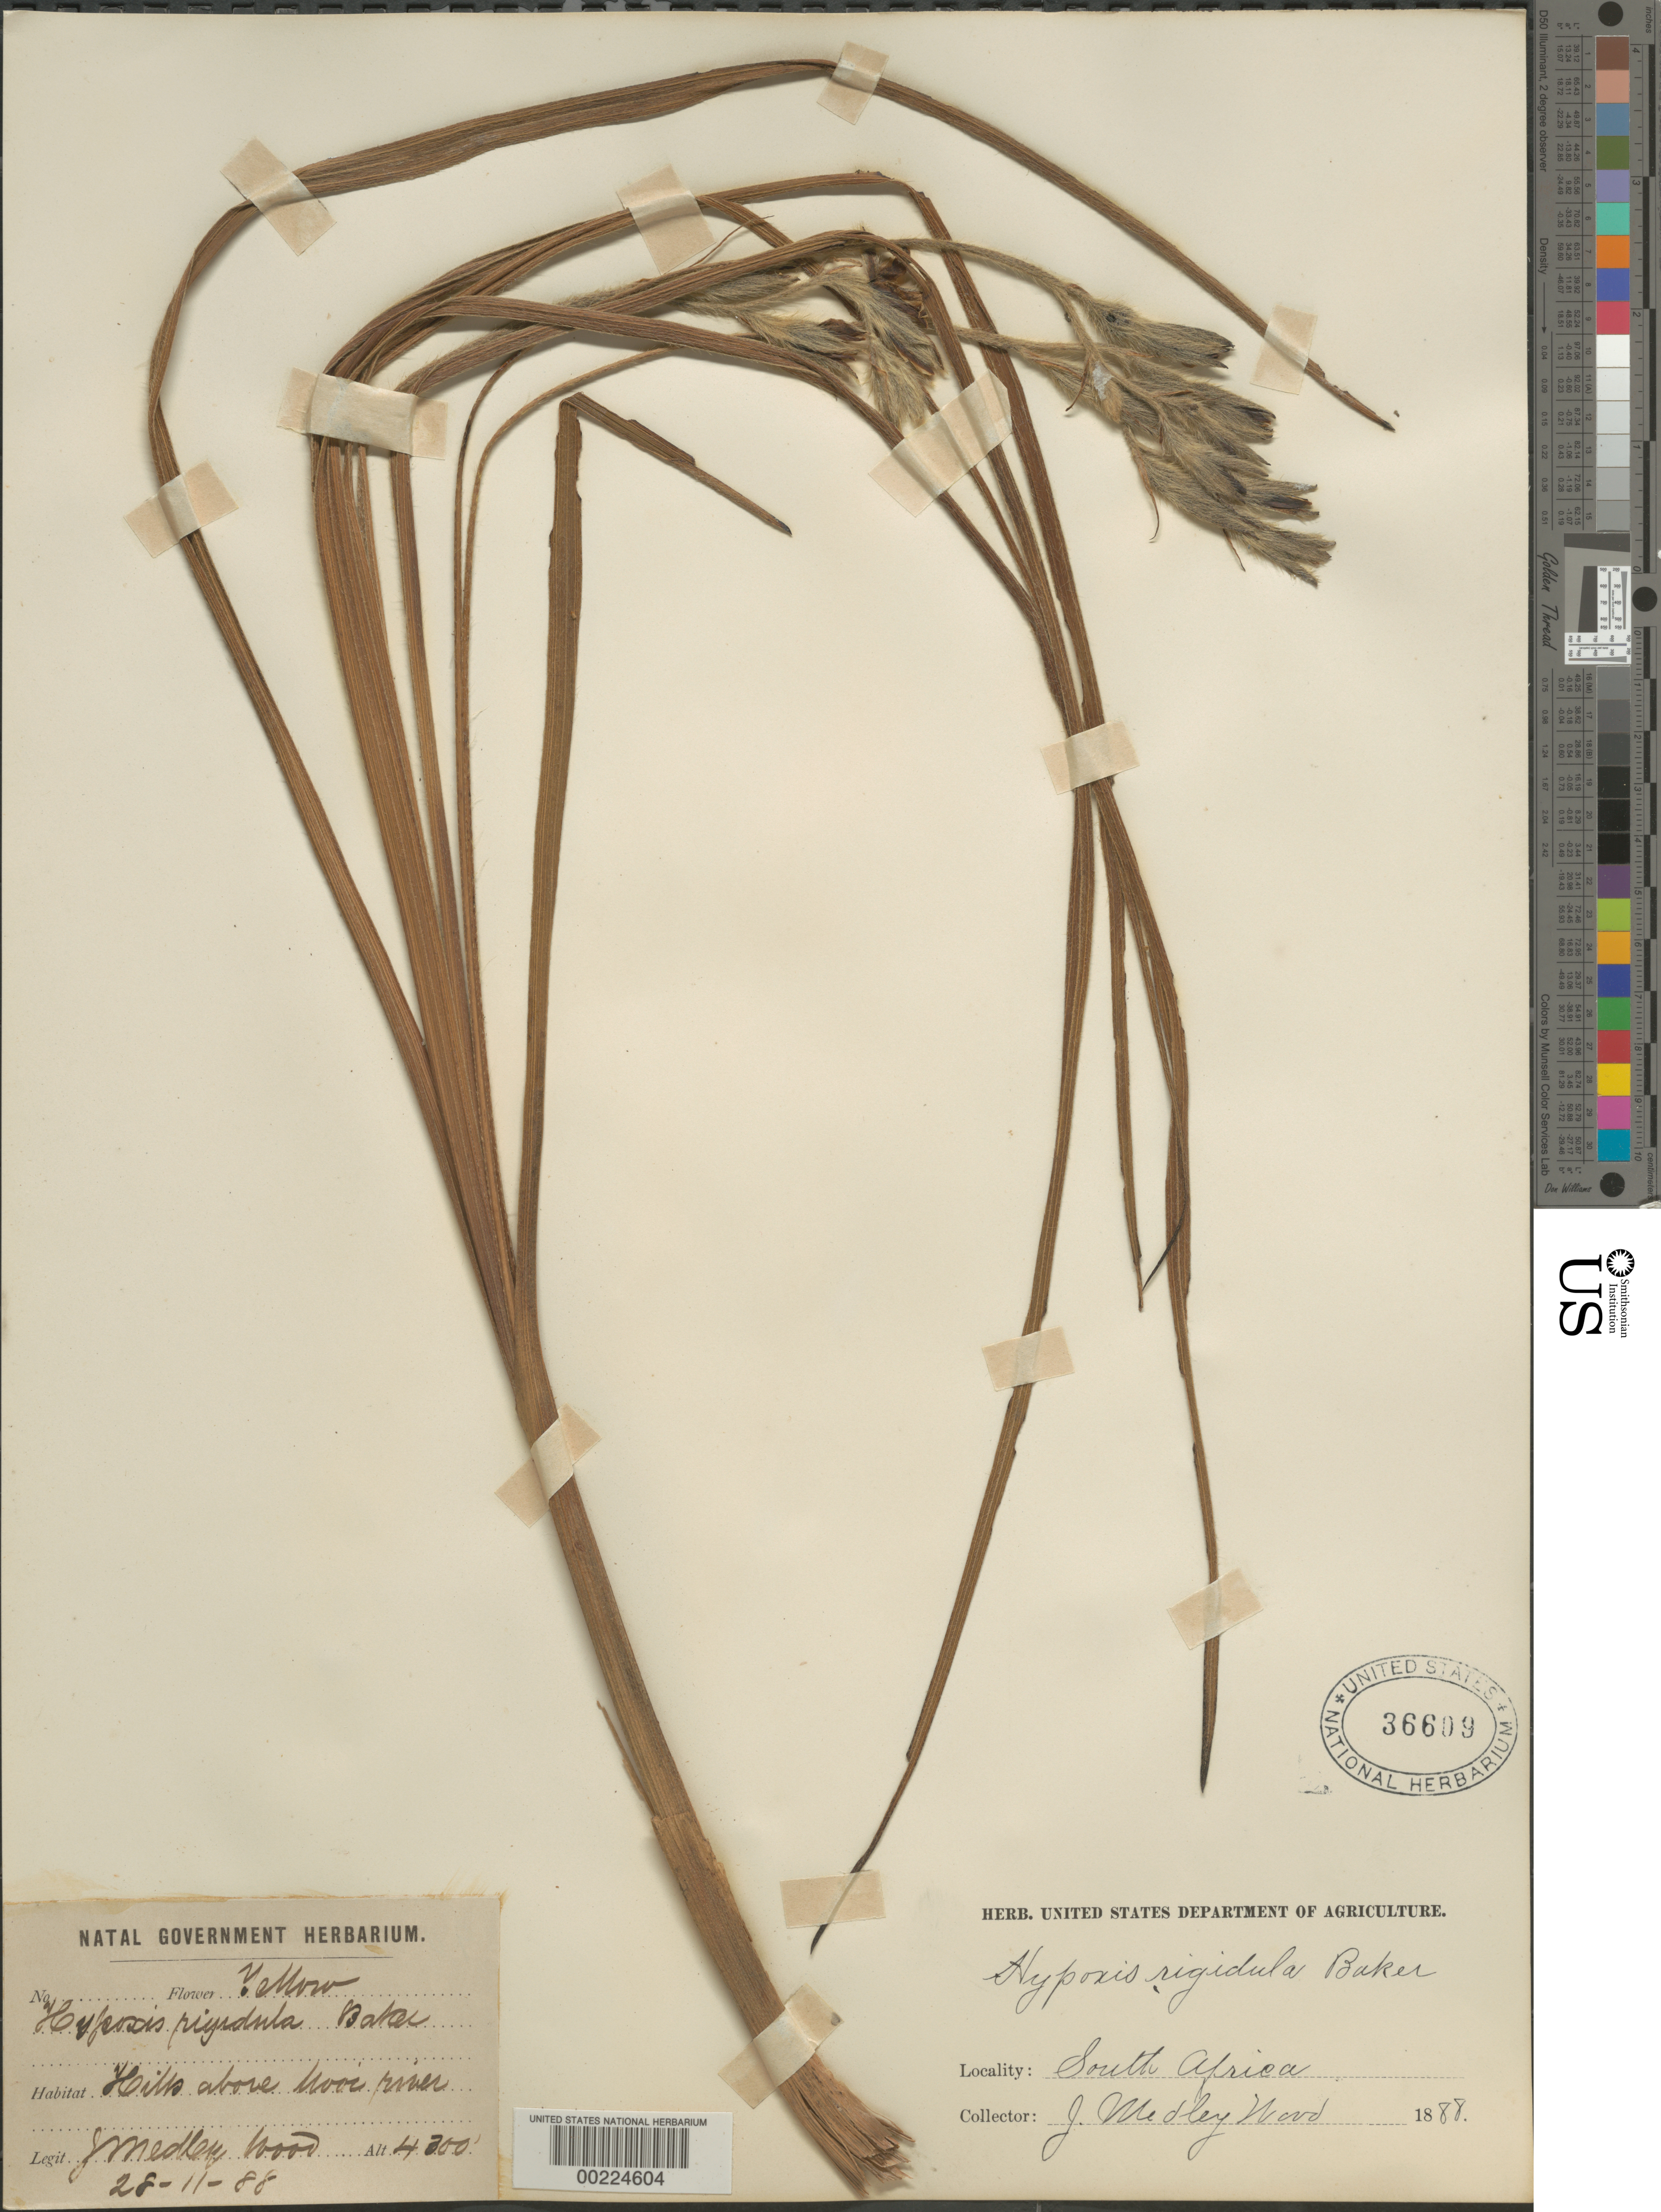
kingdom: Plantae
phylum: Tracheophyta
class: Liliopsida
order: Asparagales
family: Hypoxidaceae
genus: Hypoxis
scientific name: Hypoxis rigidula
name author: Baker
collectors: J. M. Wood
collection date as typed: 28 Nov 1888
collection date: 1888-11-28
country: South Africa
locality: Hills above moor river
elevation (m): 1311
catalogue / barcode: US 36609